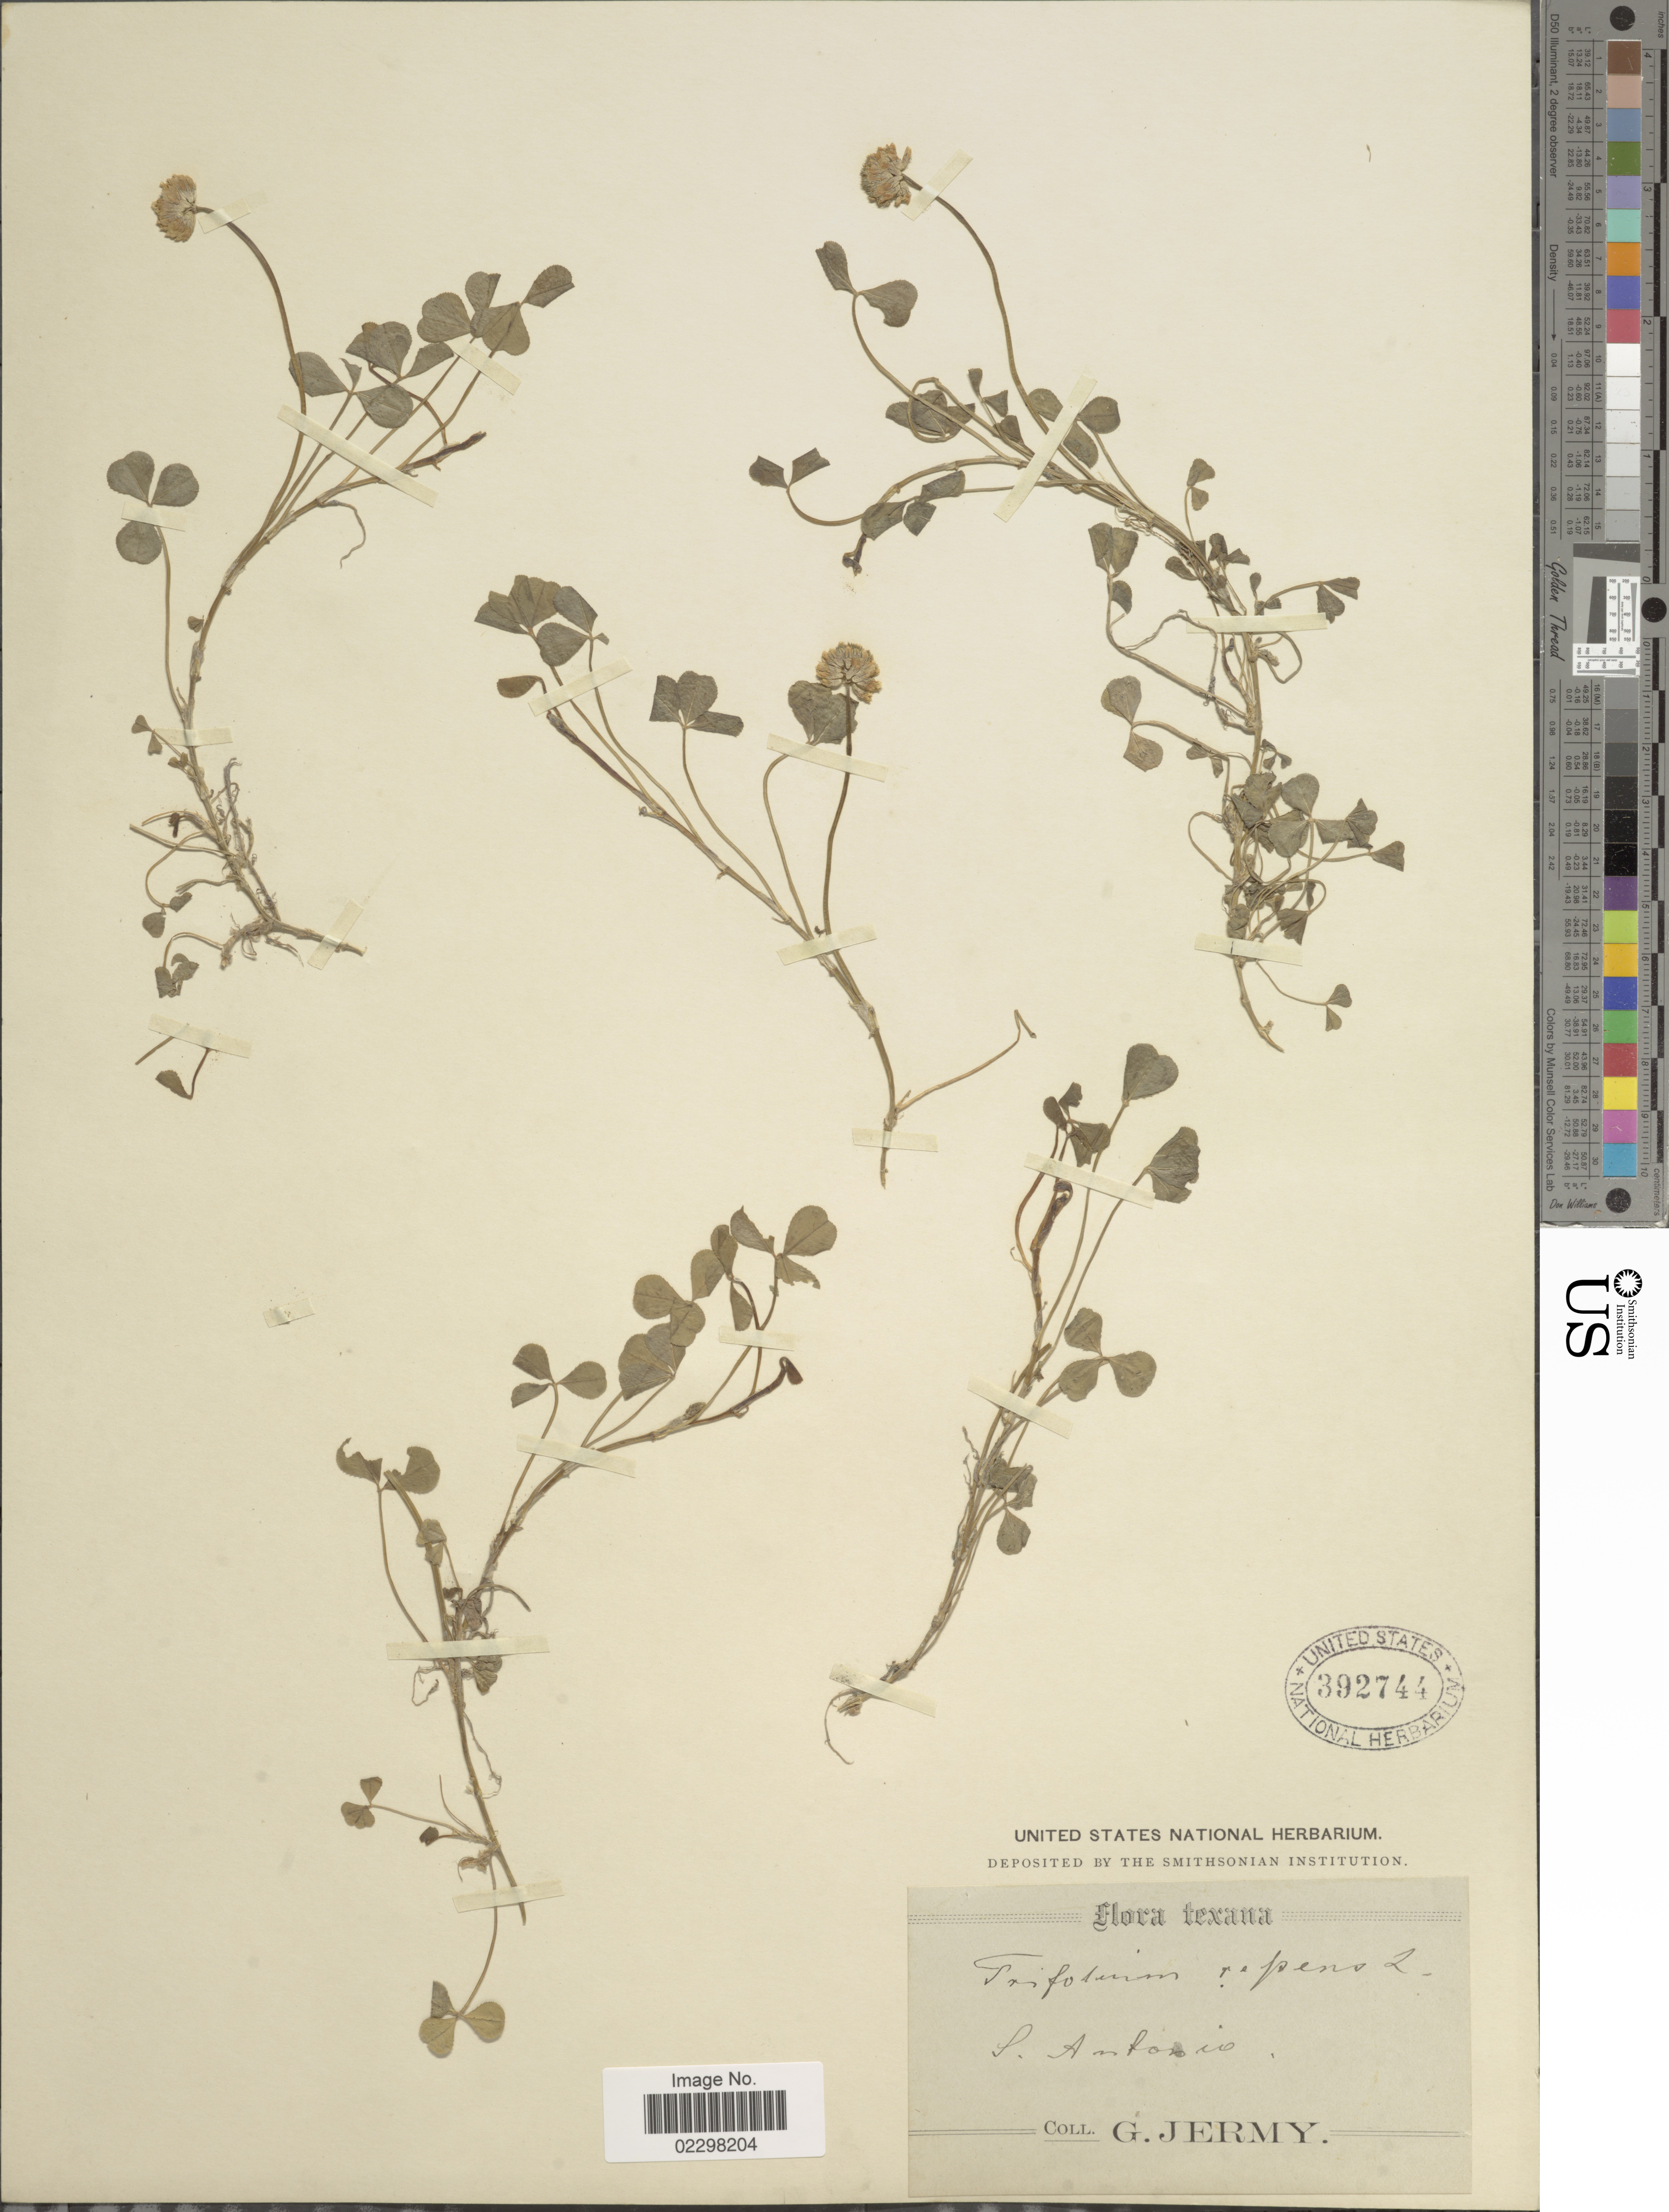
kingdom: Plantae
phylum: Tracheophyta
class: Magnoliopsida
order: Fabales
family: Fabaceae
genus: Trifolium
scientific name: Trifolium repens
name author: L.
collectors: G. Jermy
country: United States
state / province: Texas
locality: Texana, S. Antonio.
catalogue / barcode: US 392744